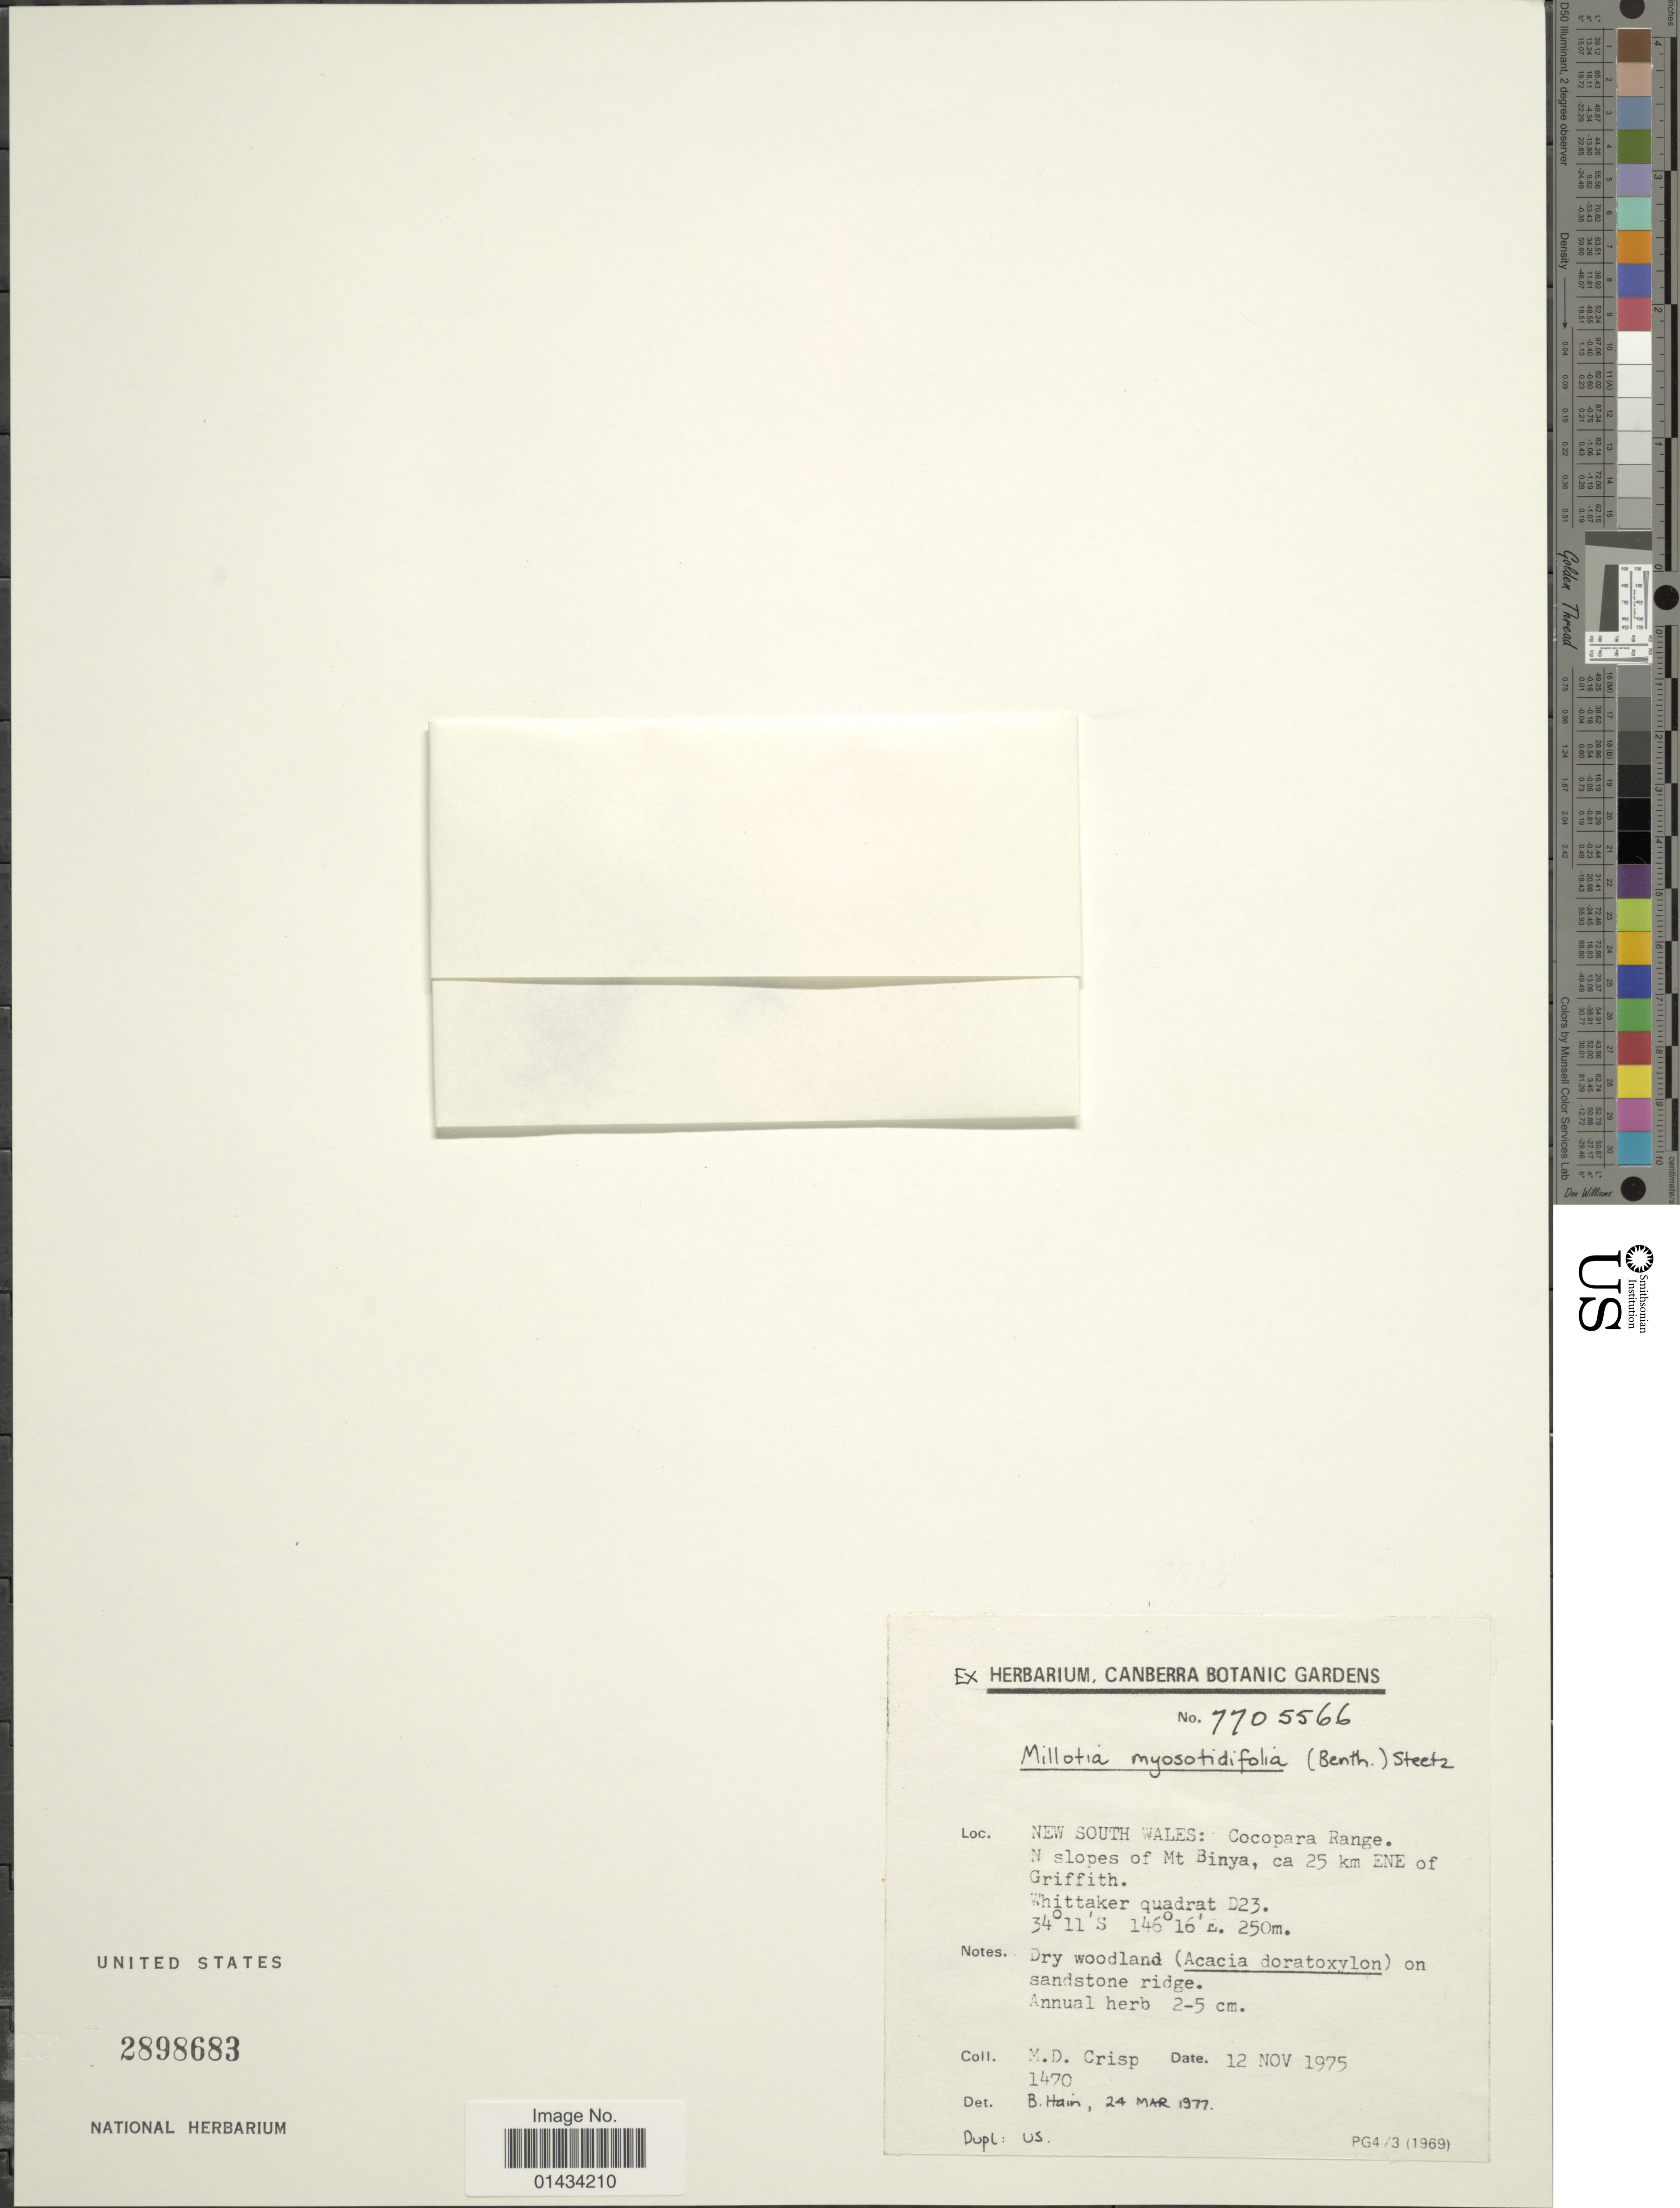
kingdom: Plantae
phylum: Tracheophyta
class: Magnoliopsida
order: Asterales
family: Asteraceae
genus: Millotia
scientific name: Millotia myosotidifolia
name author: (Benth.) Steetz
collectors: M. Crisp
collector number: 1470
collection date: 1975-11-12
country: Australia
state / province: New South Wales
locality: Cocopara Range, N slopes of Mt. Binya, ca. 25 km ENE of Griffith, Whittaker quadrat D23, dry woodland on sandstone ridge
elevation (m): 250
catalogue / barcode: US 2898683